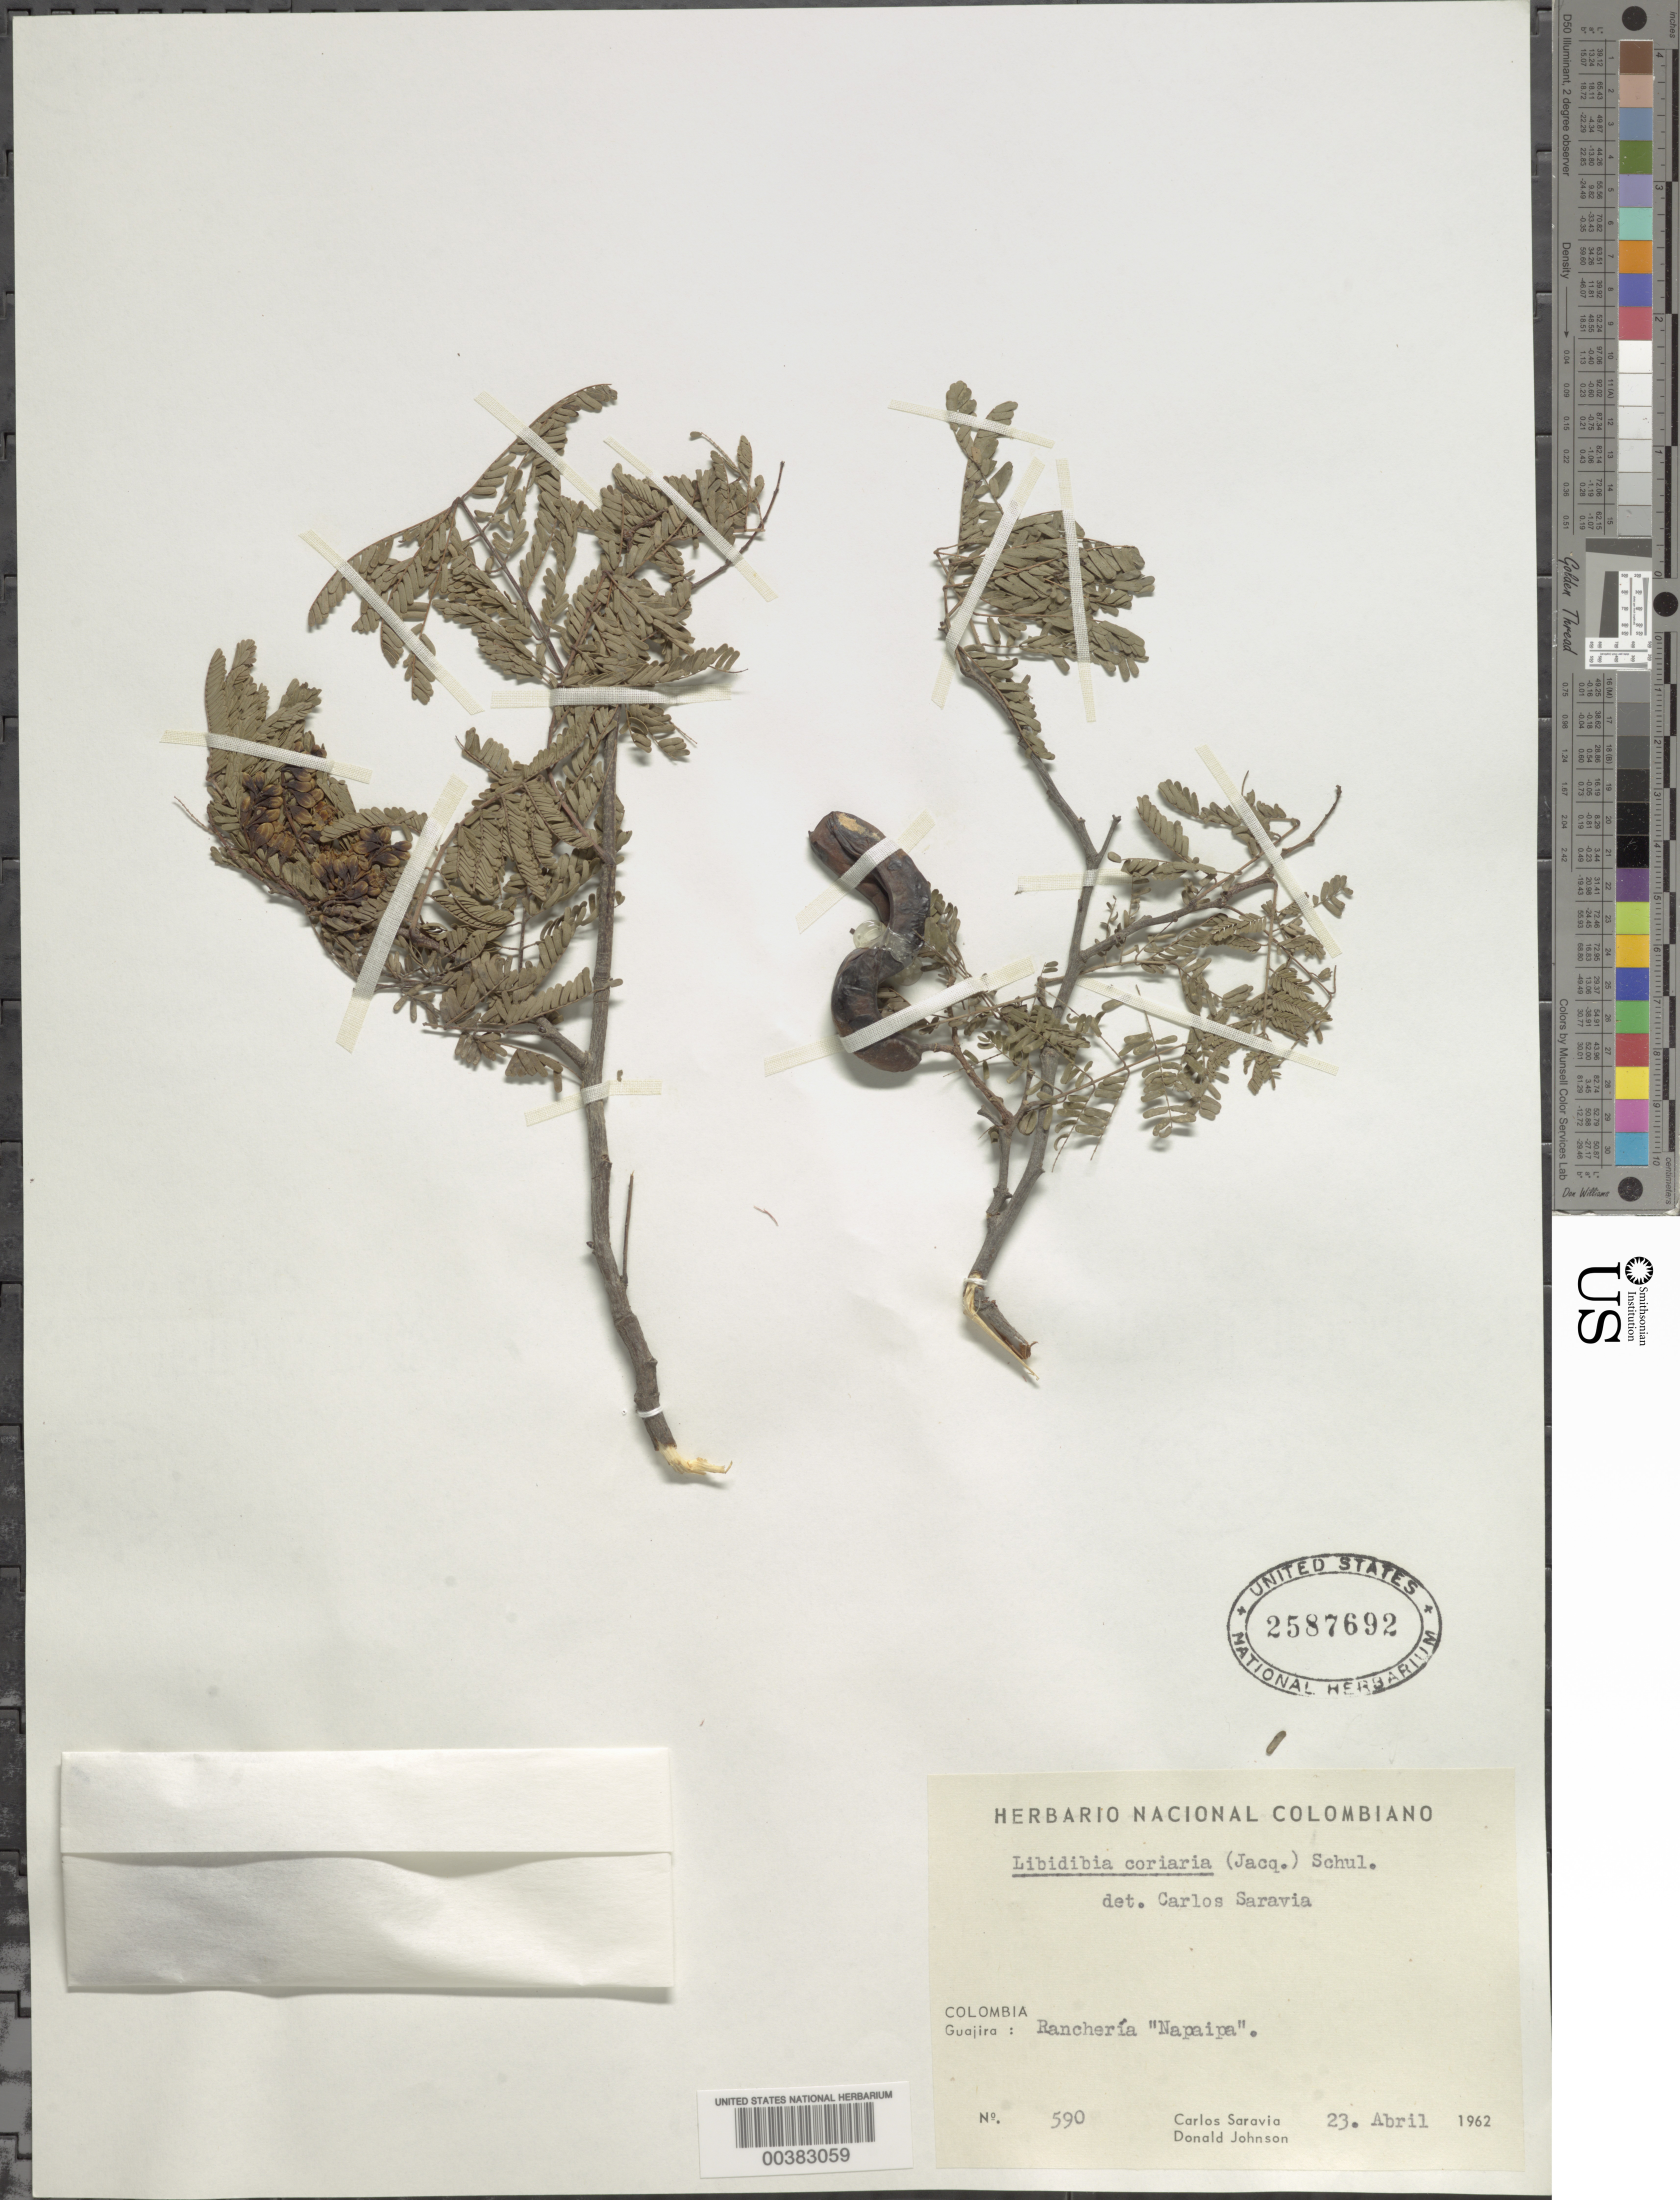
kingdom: Plantae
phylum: Tracheophyta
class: Magnoliopsida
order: Fabales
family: Fabaceae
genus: Libidibia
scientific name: Libidibia coriaria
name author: (Jacq.) Schltdl.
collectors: C. Saravia T. & D. Johnson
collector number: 590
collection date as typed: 23 Apr 1962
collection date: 1962-04-23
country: Colombia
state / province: La Guajira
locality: Rancheria "Napaipa"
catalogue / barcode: US 2587692